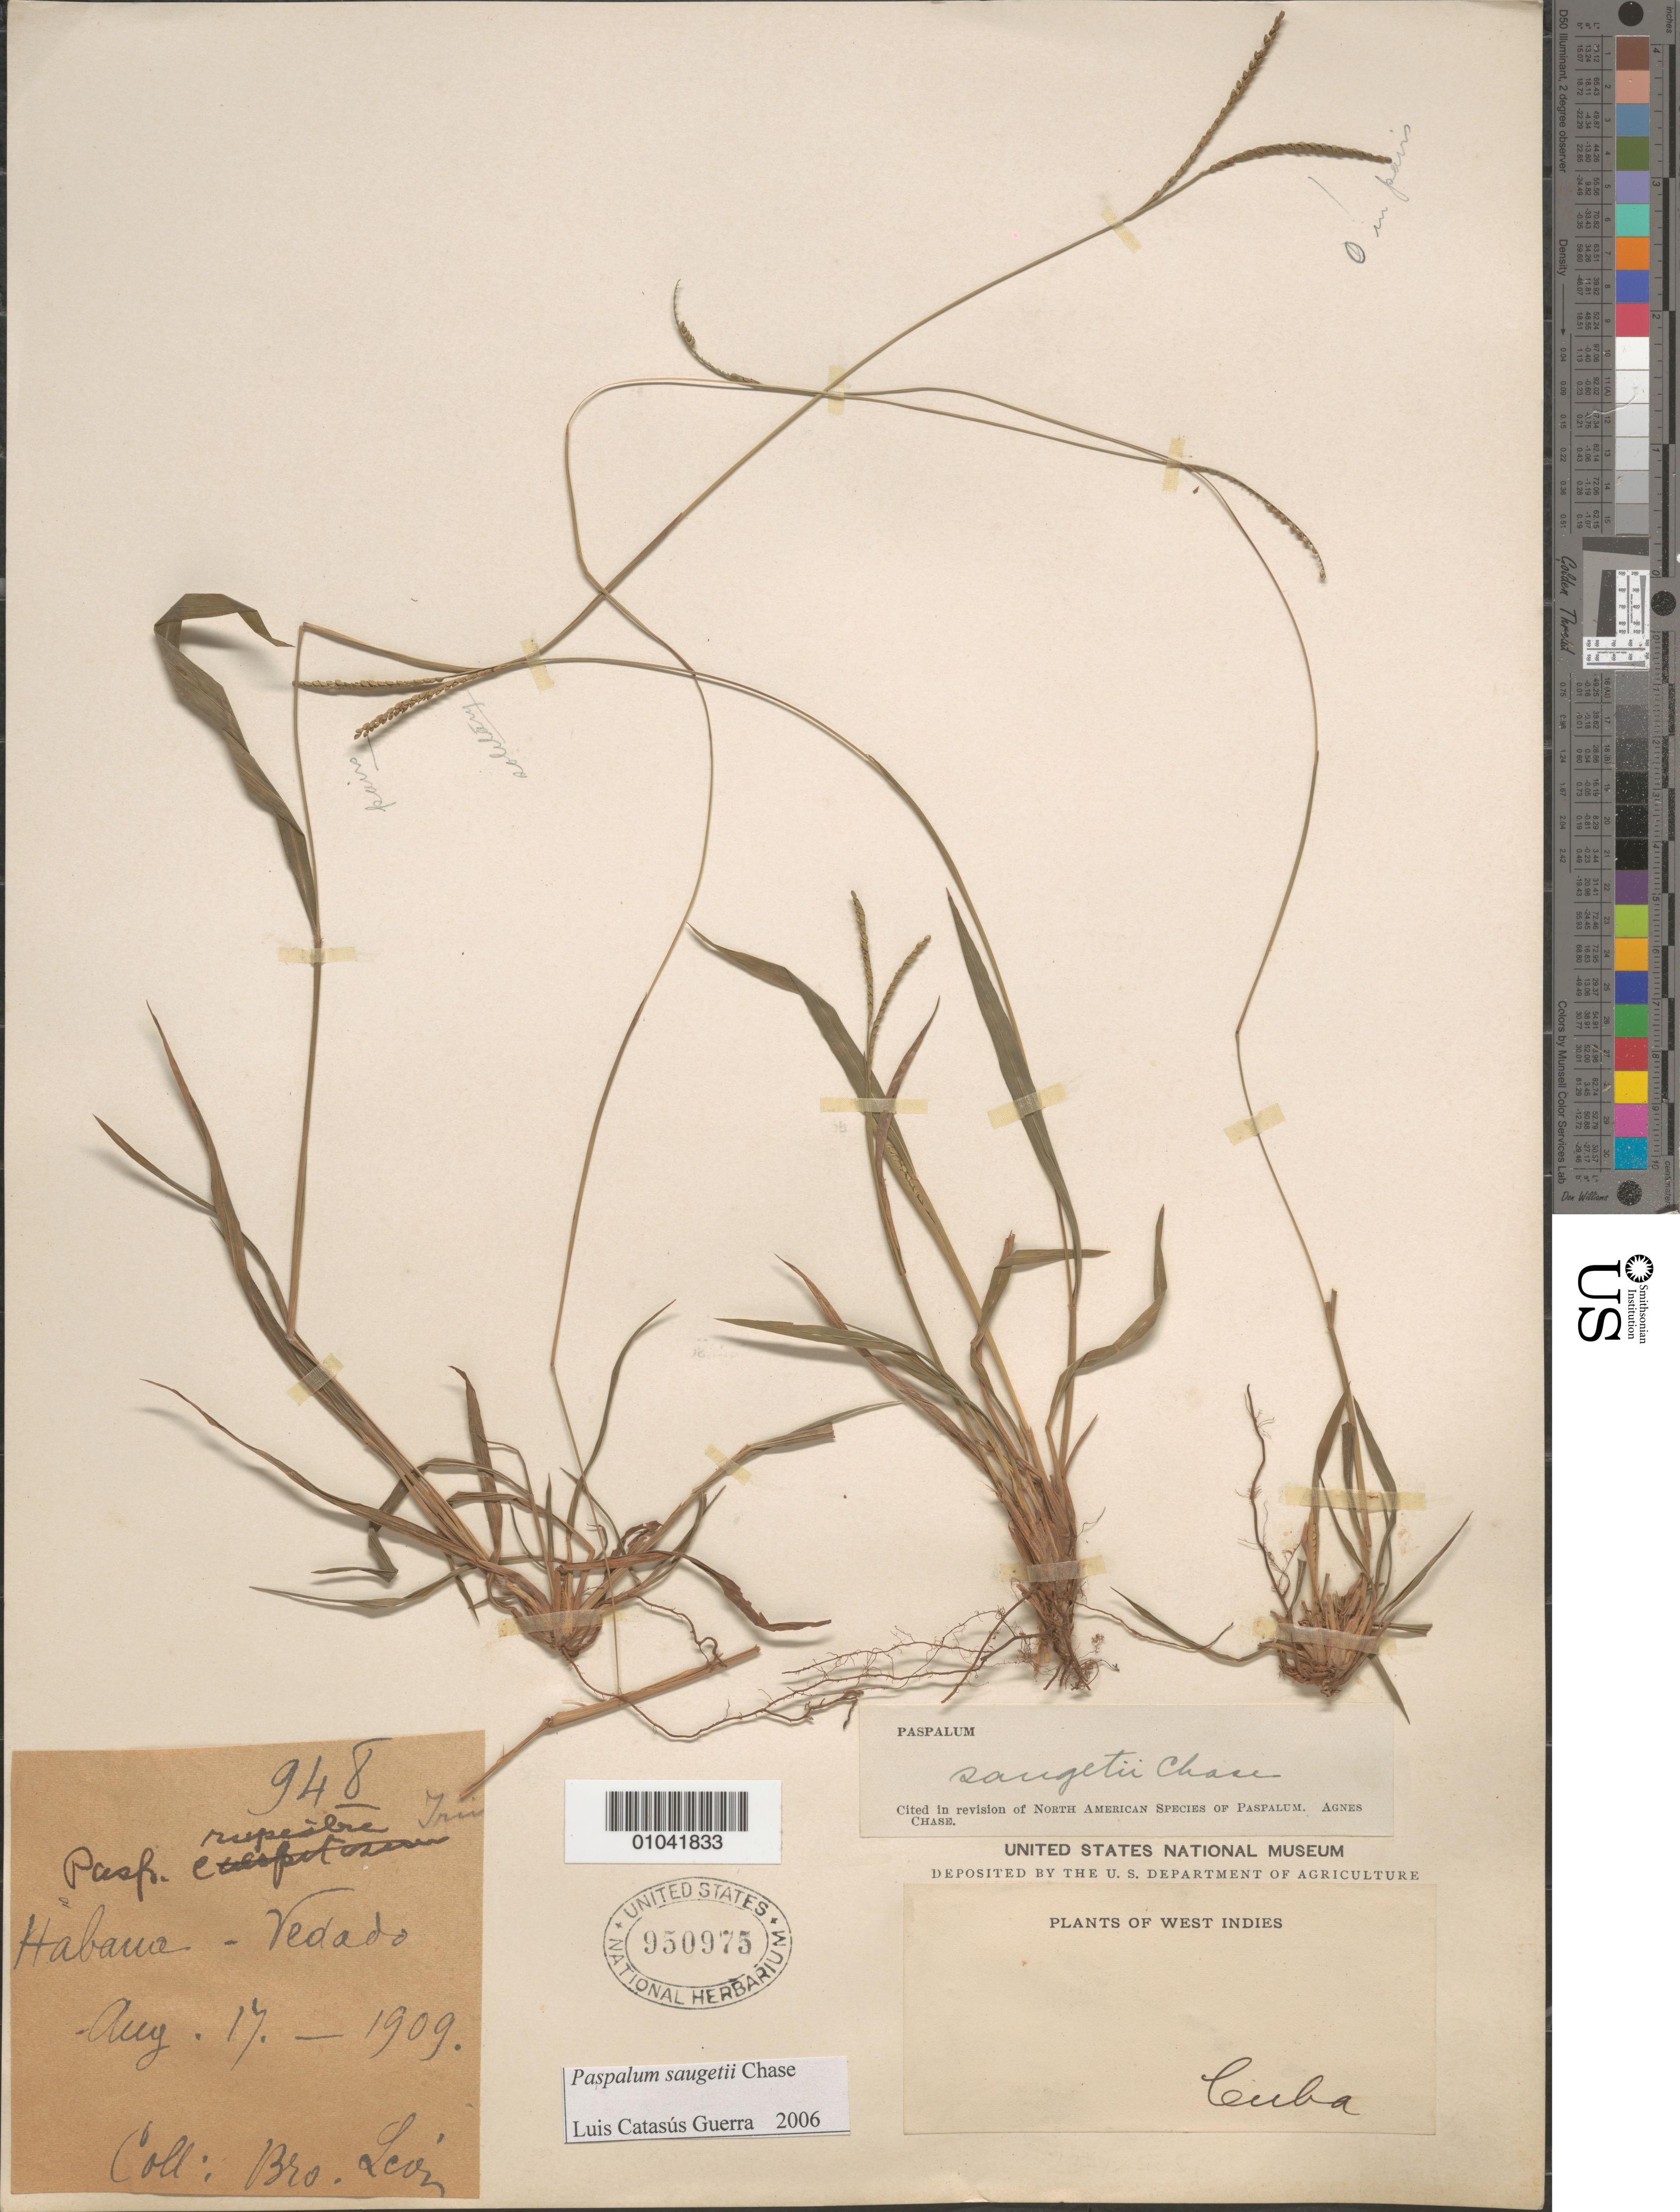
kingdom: Plantae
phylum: Tracheophyta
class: Liliopsida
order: Poales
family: Poaceae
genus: Paspalum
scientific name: Paspalum saugetii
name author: Chase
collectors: Bro. León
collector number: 948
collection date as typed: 17 Aug 1909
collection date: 1909-08-17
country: Cuba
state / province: La Habana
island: Cuba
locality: La Habana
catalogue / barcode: US 950975